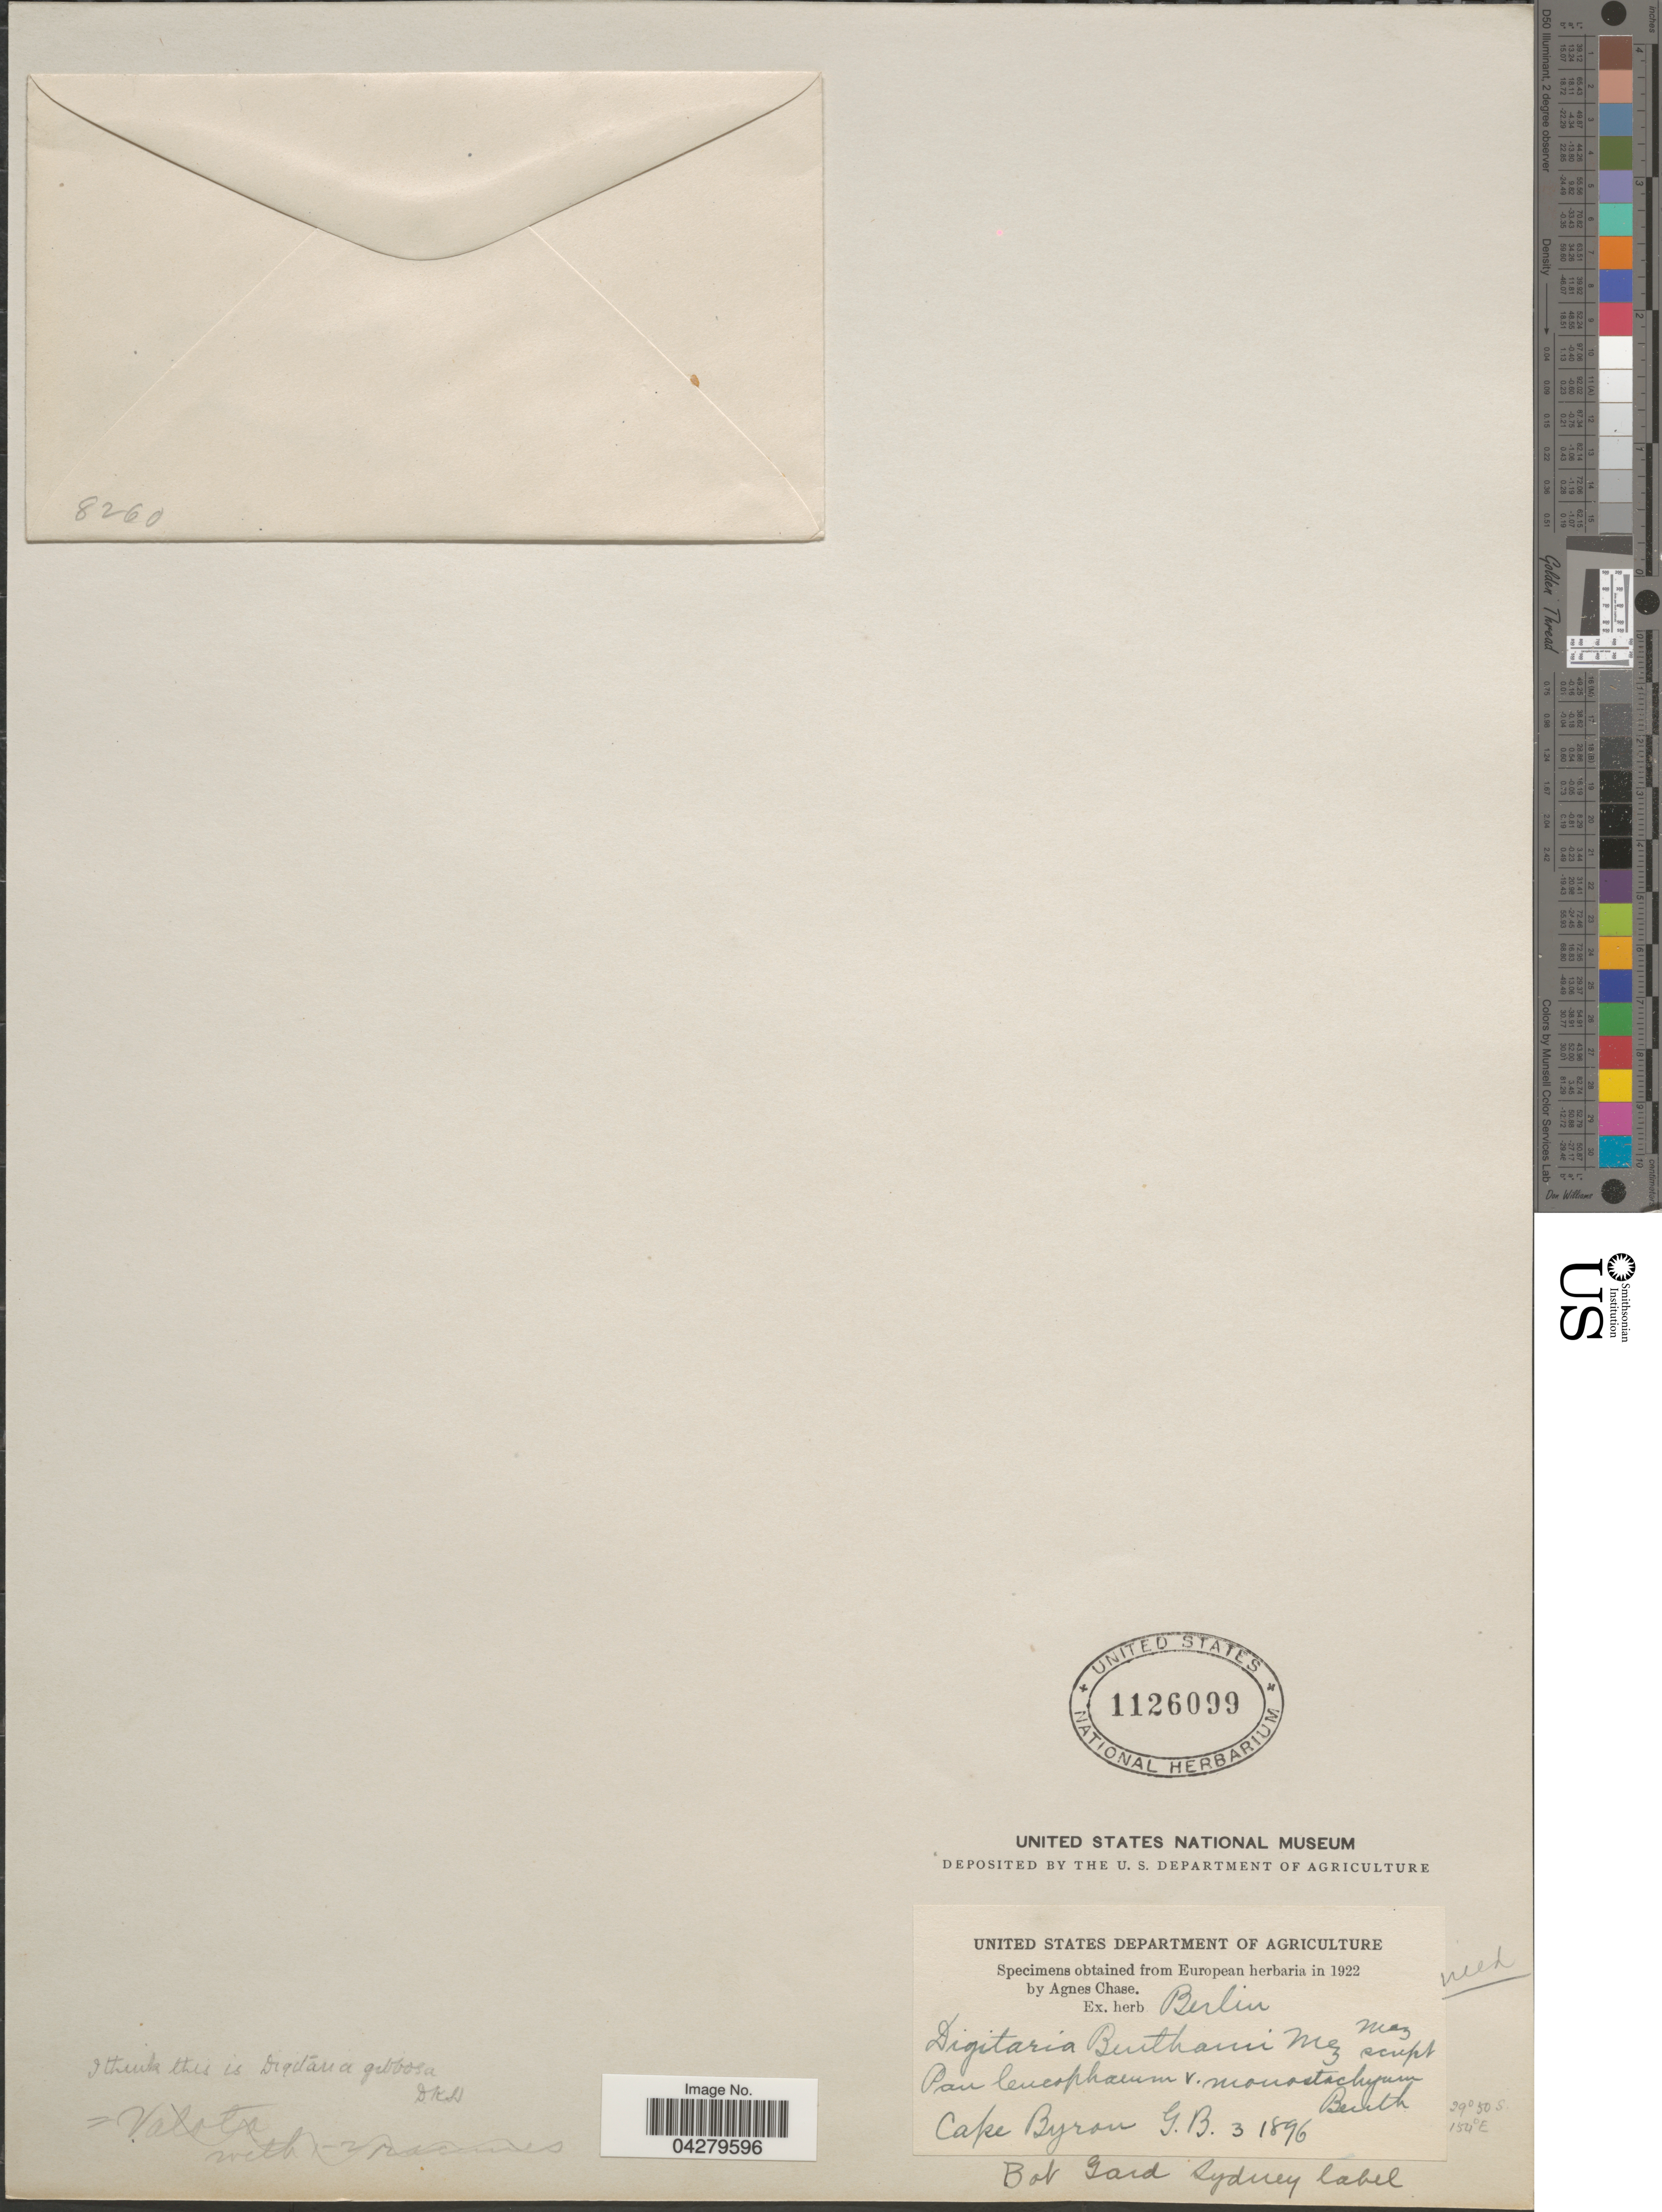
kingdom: Plantae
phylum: Tracheophyta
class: Liliopsida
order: Poales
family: Poaceae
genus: Digitaria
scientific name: Digitaria gibbosa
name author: (R. Br.) P. Beauv.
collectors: G. Byron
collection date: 1896-03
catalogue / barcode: US 1126099